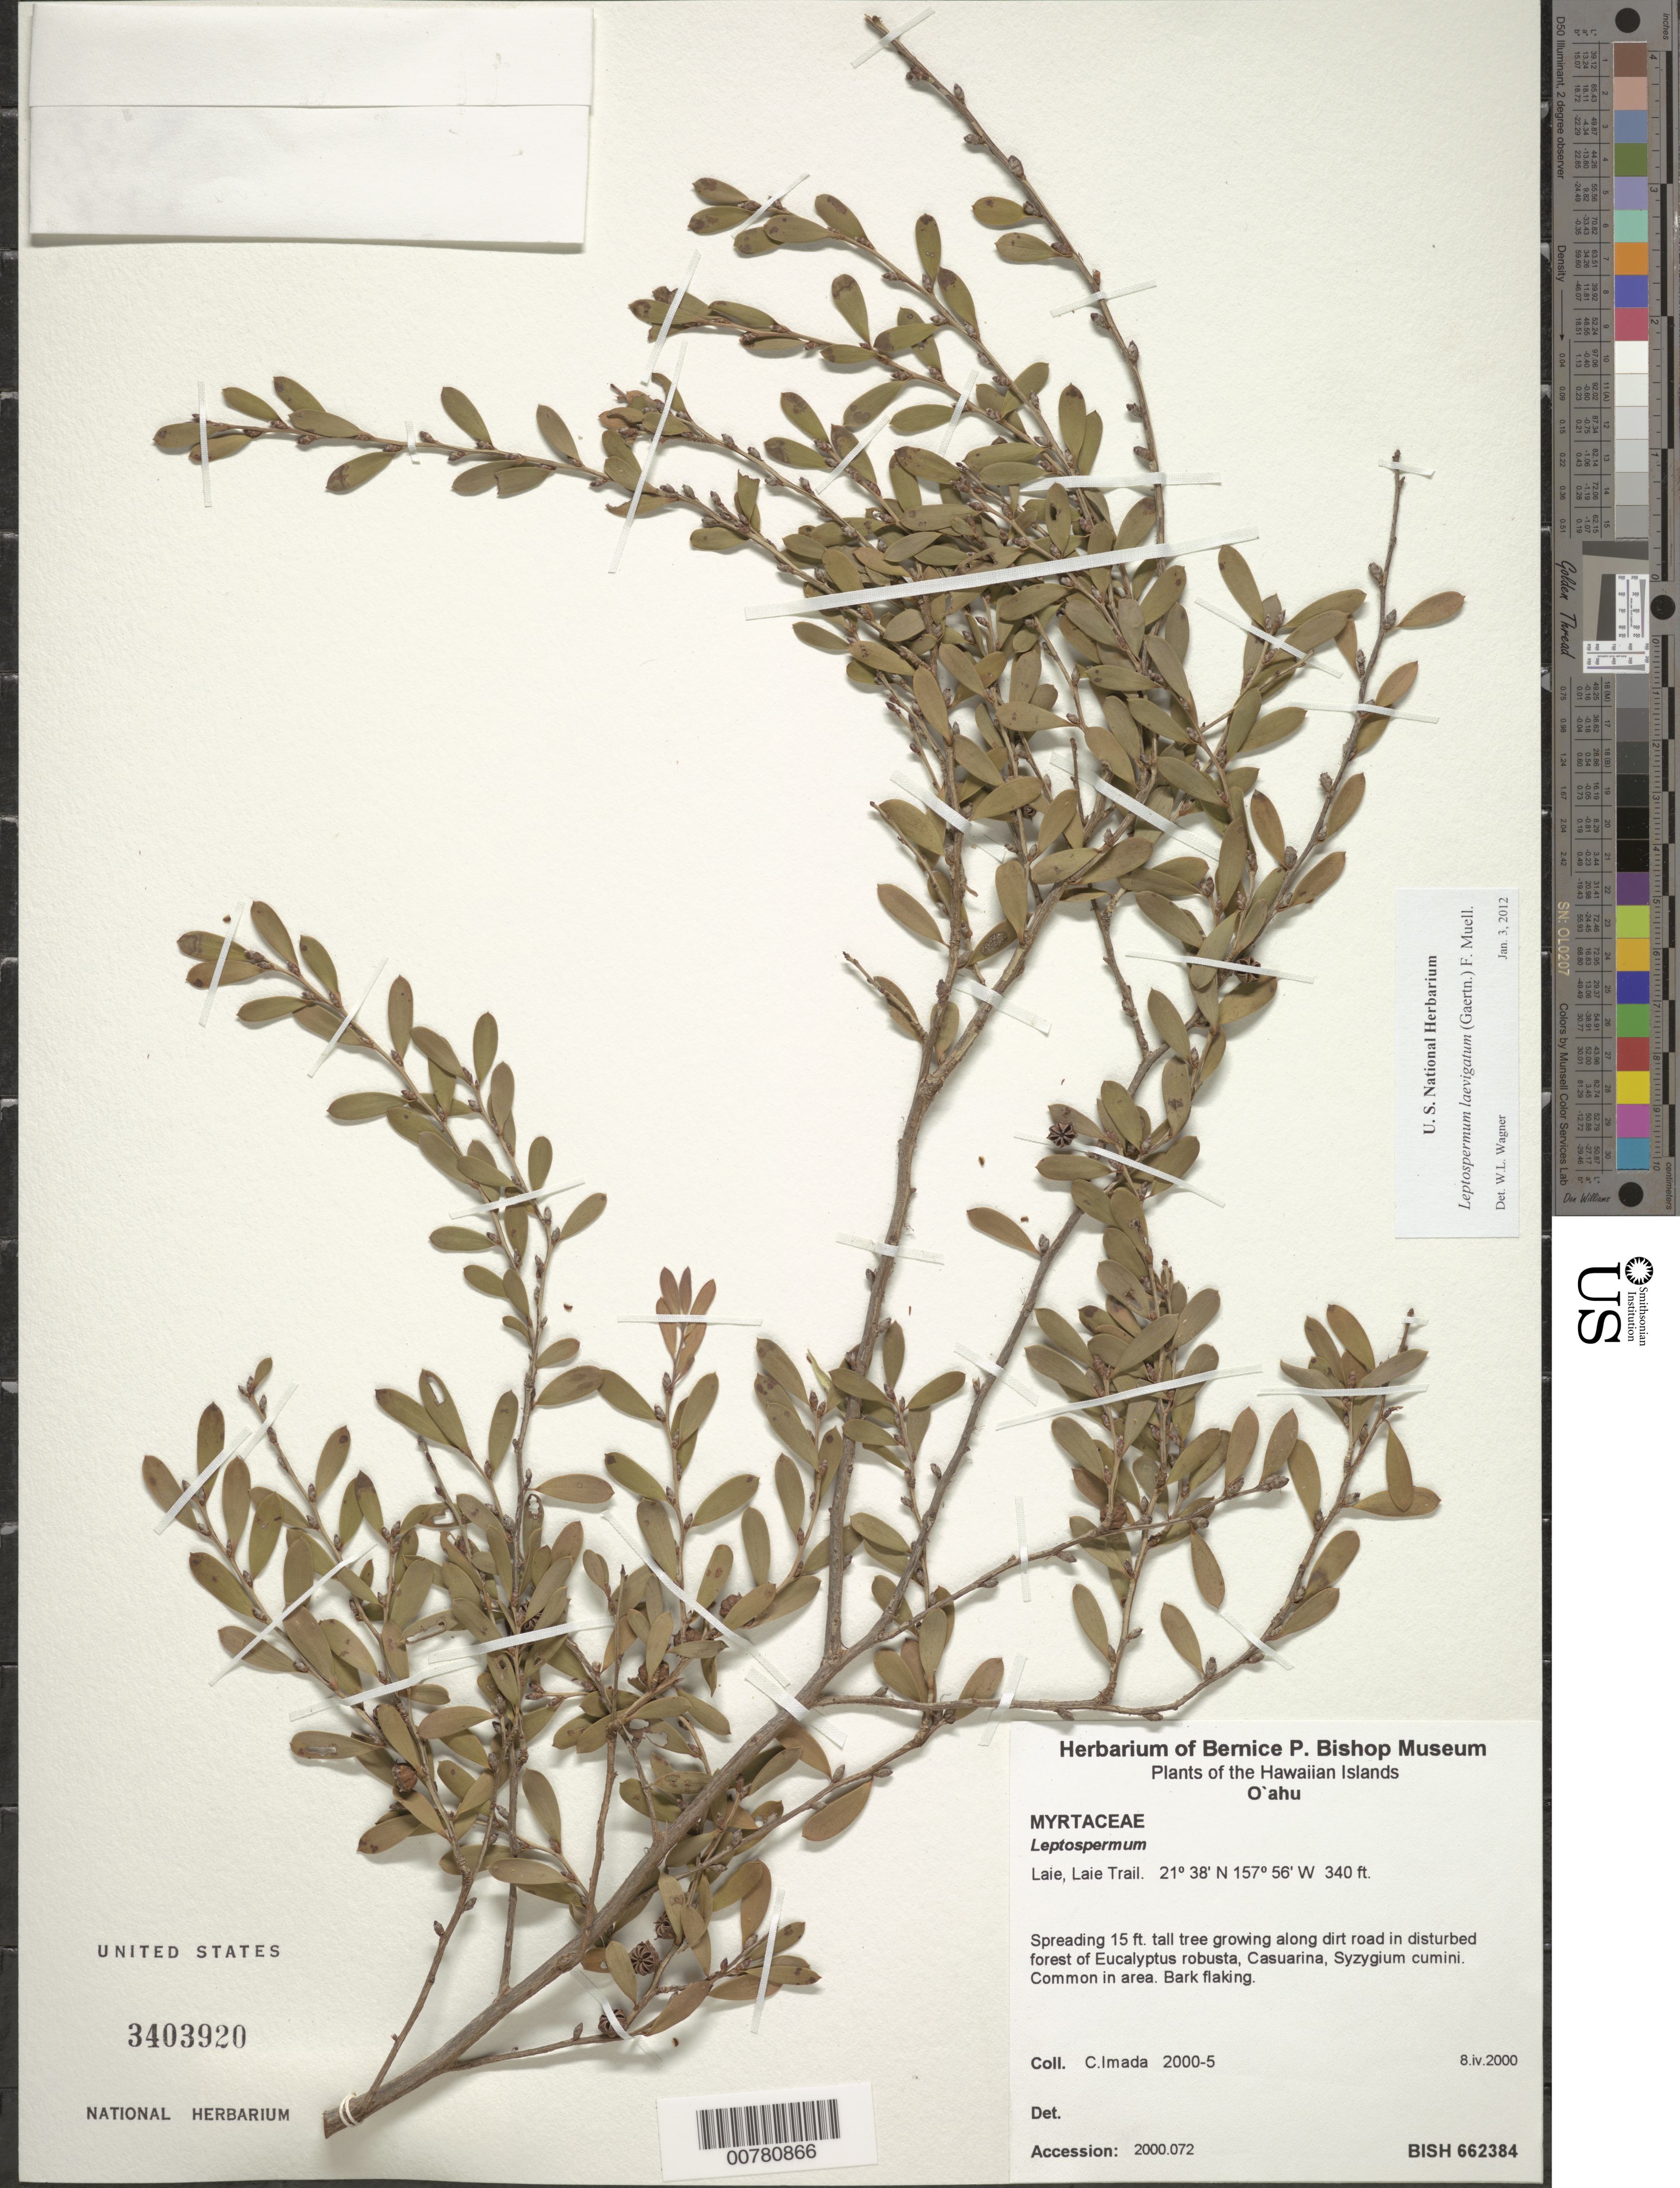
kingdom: Plantae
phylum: Tracheophyta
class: Magnoliopsida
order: Myrtales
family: Myrtaceae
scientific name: Gaudium laevigatum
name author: (Gaertn.) P.G. Wilson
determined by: Wagner, W. L., (BOT), Smithsonian Institution - National Museum of Natural History (UNITED STATES)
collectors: C. Imada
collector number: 2000-5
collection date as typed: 8 Apr 2000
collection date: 2000-04-08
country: United States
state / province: Hawaii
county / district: Honolulu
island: Oahu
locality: Laie, Laie Trail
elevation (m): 103.6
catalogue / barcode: US 3403920